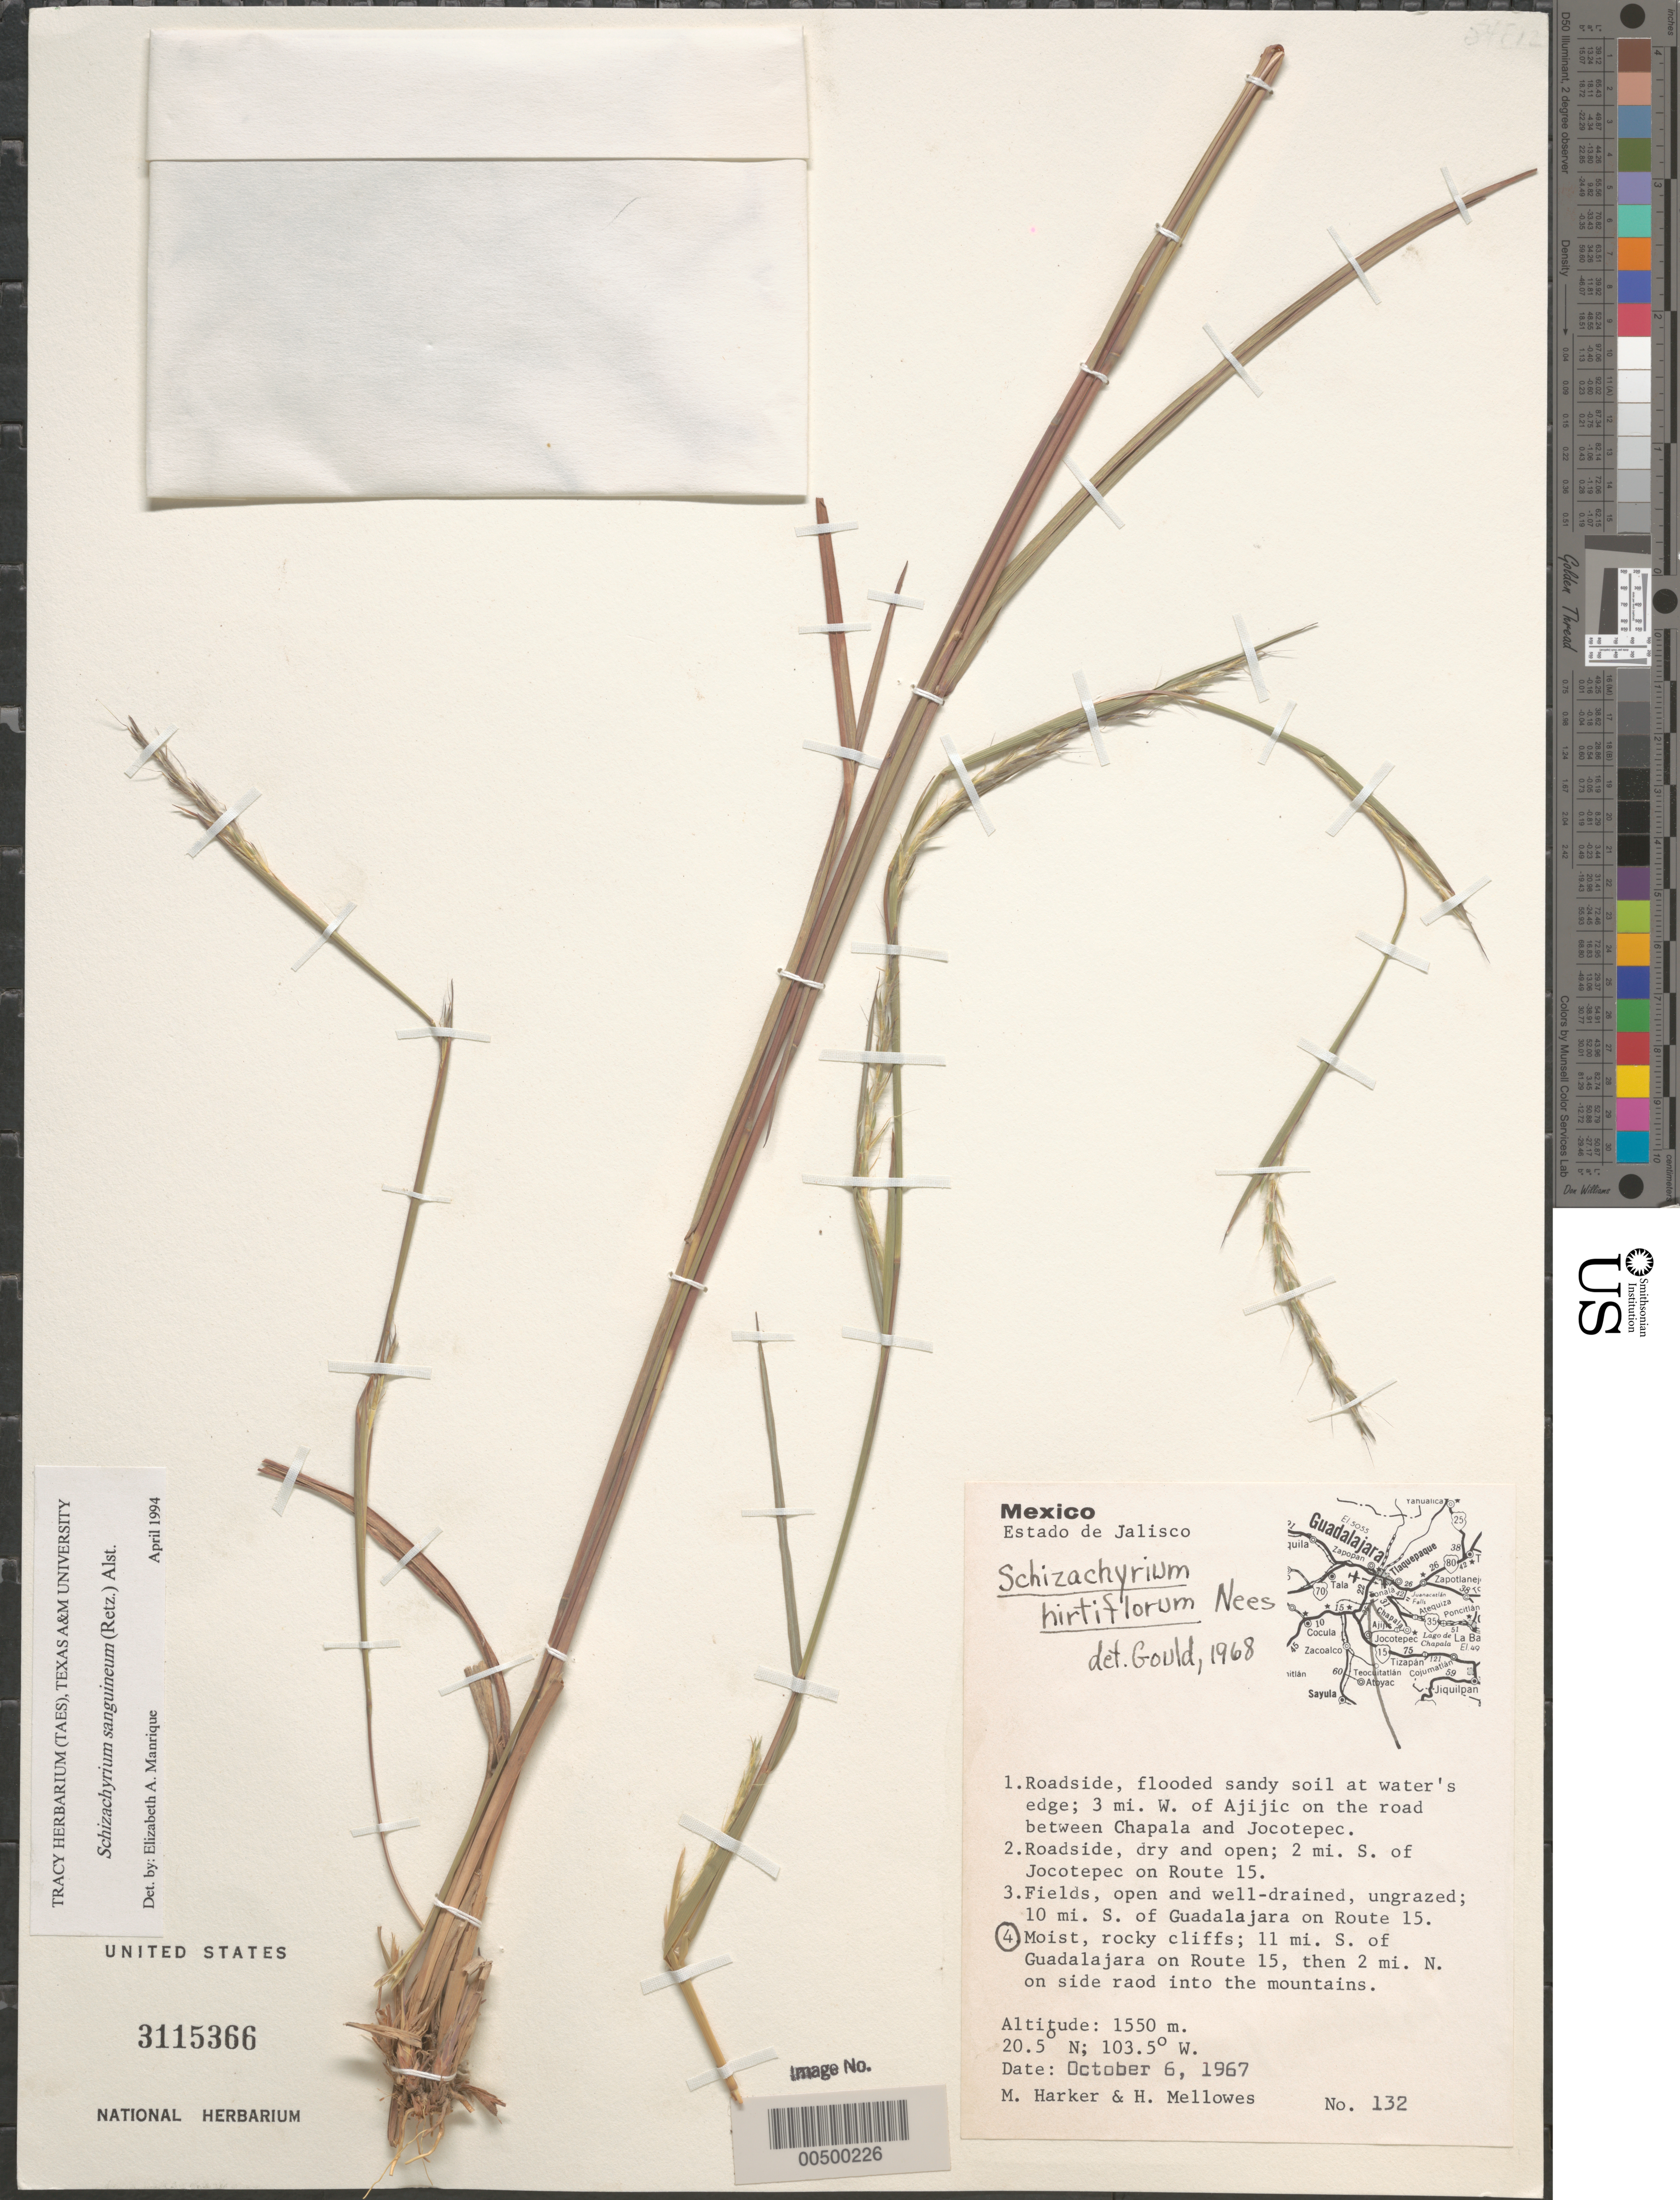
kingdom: Plantae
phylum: Tracheophyta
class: Liliopsida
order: Poales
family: Poaceae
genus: Schizachyrium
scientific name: Schizachyrium sanguineum var. sanguineum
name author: (Retz.) Alston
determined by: Manrique, E. A.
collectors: M. Harker & H. Mellowes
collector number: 132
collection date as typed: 6 Oct 1967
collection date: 1967-10-06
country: Mexico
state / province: Jalisco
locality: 11 mi S of Guadalajara on Rte 15, then 2 mi N on side rd into the mtns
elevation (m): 1550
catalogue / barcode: US 3115366